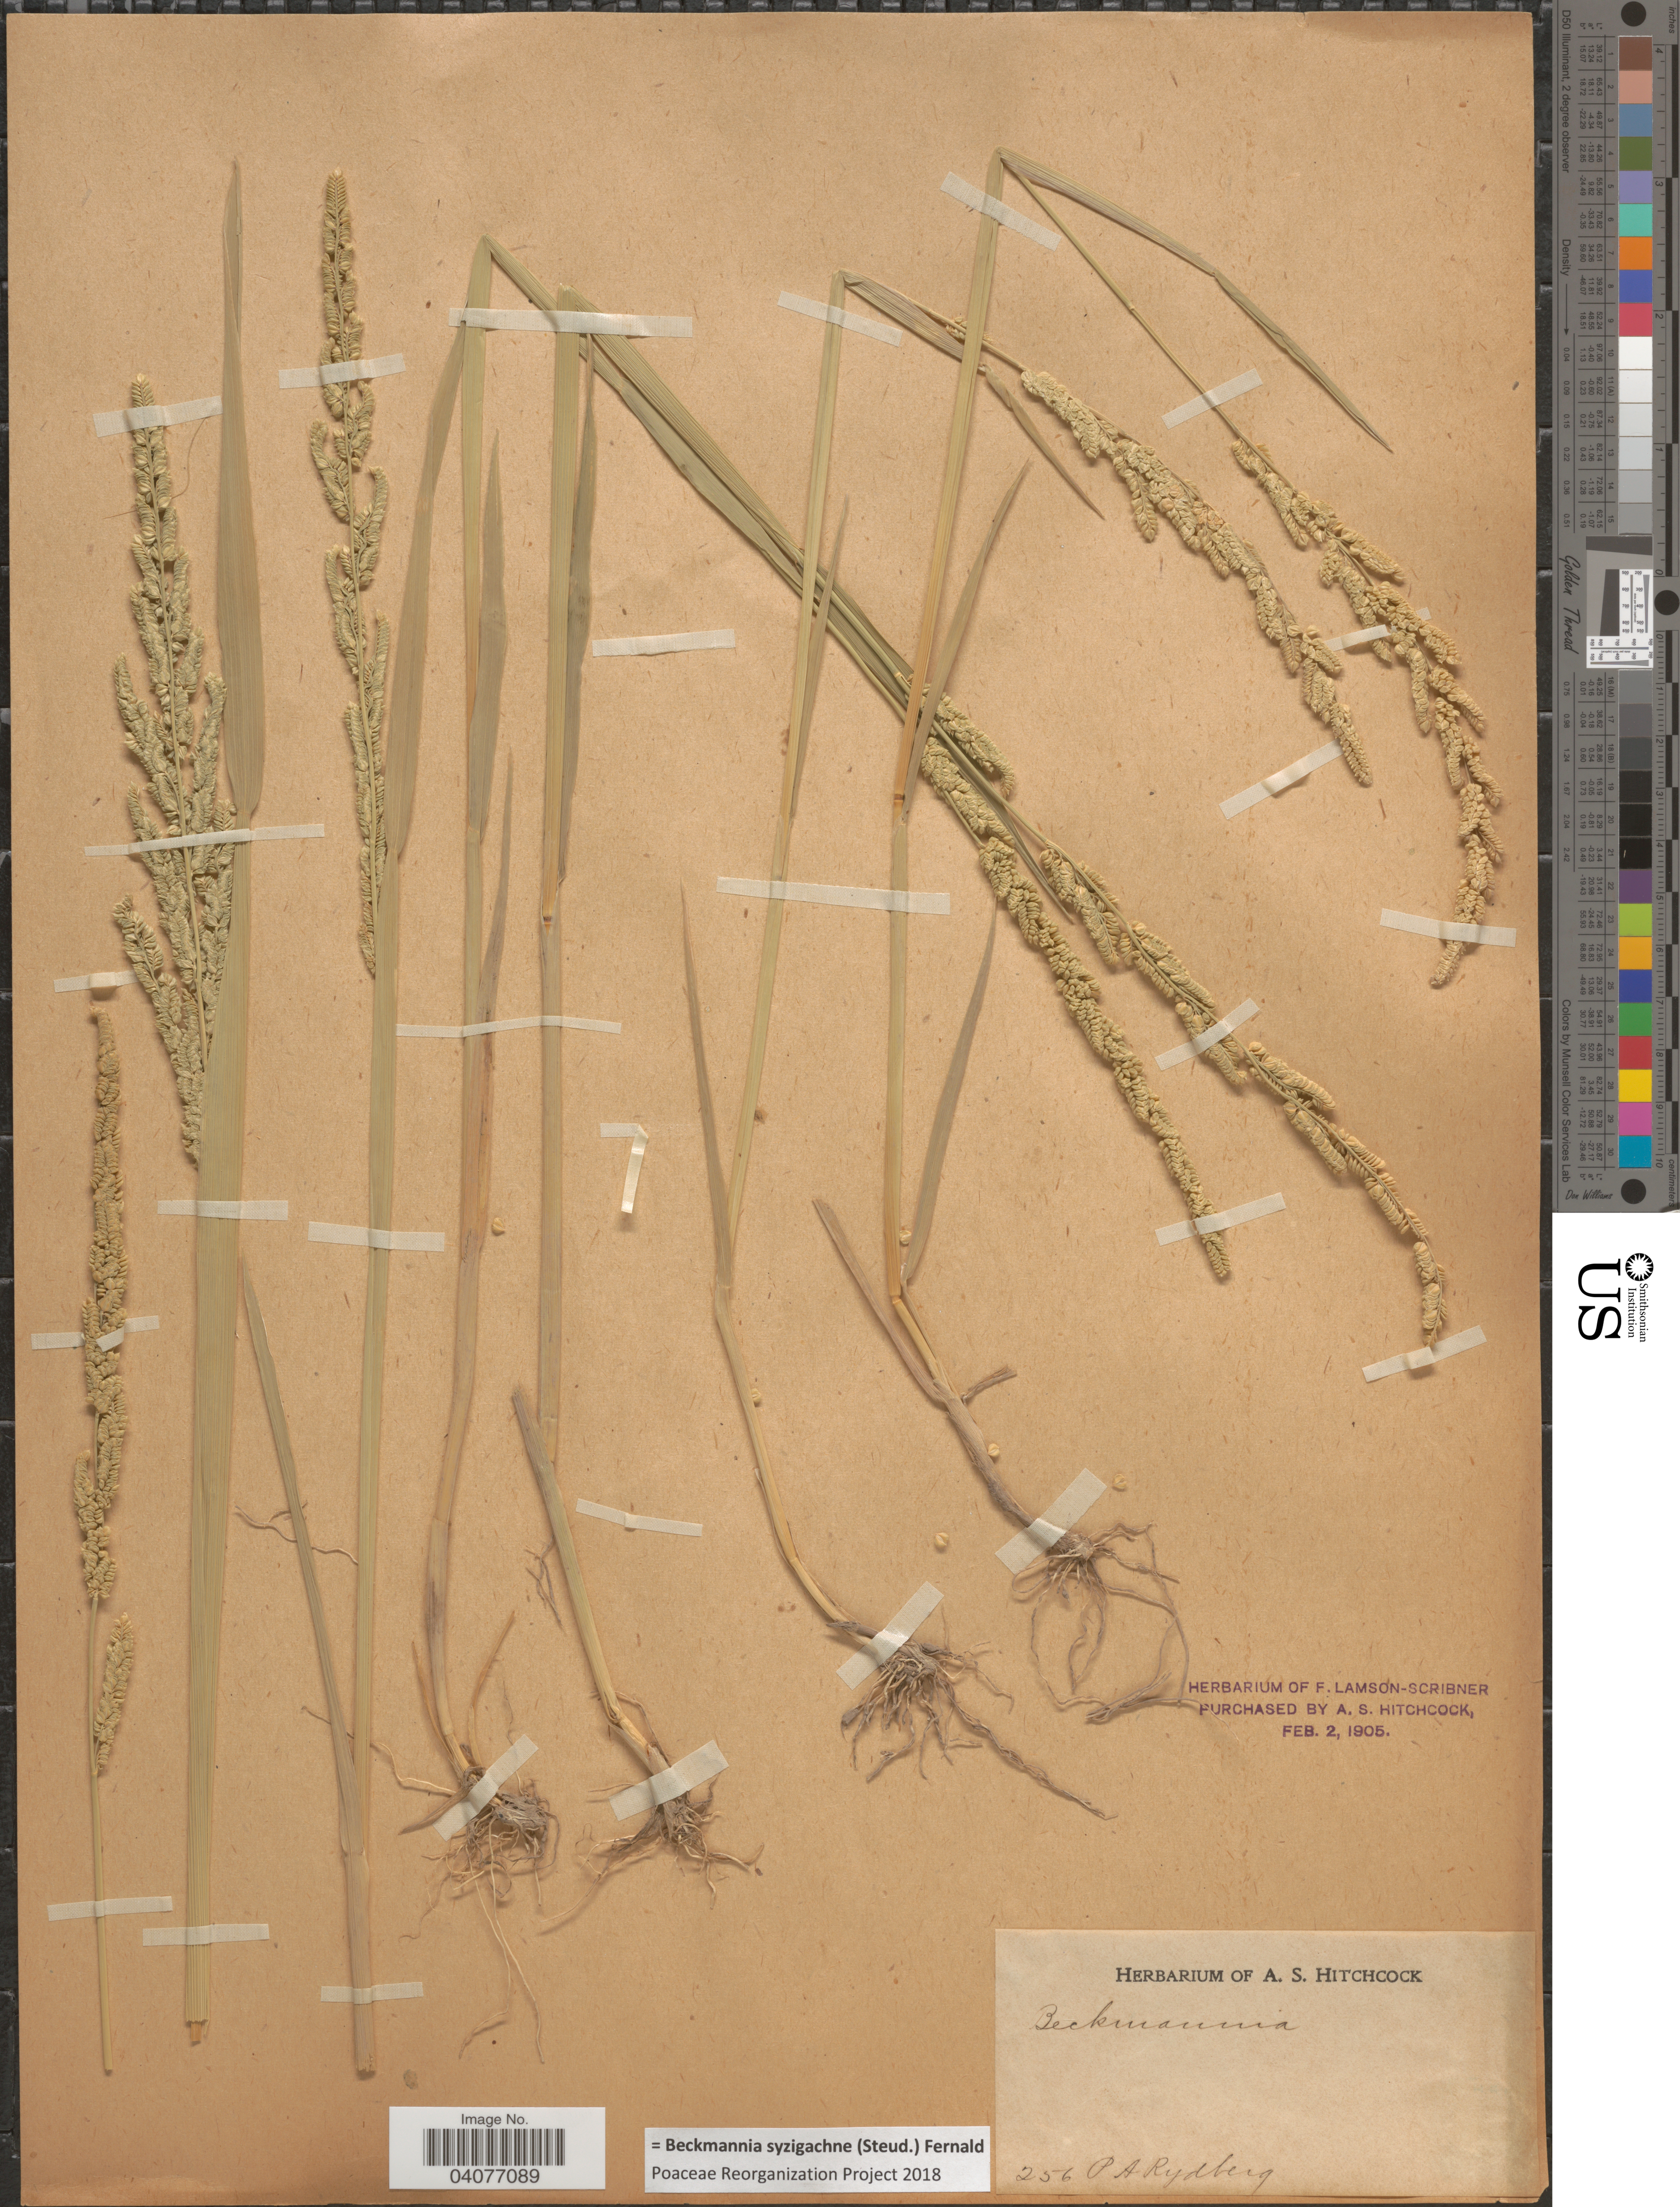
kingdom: Plantae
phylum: Tracheophyta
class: Liliopsida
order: Poales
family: Poaceae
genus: Beckmannia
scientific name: Beckmannia syzigachne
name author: (Steud.) Fernald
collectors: P. A. Rydberg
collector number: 256